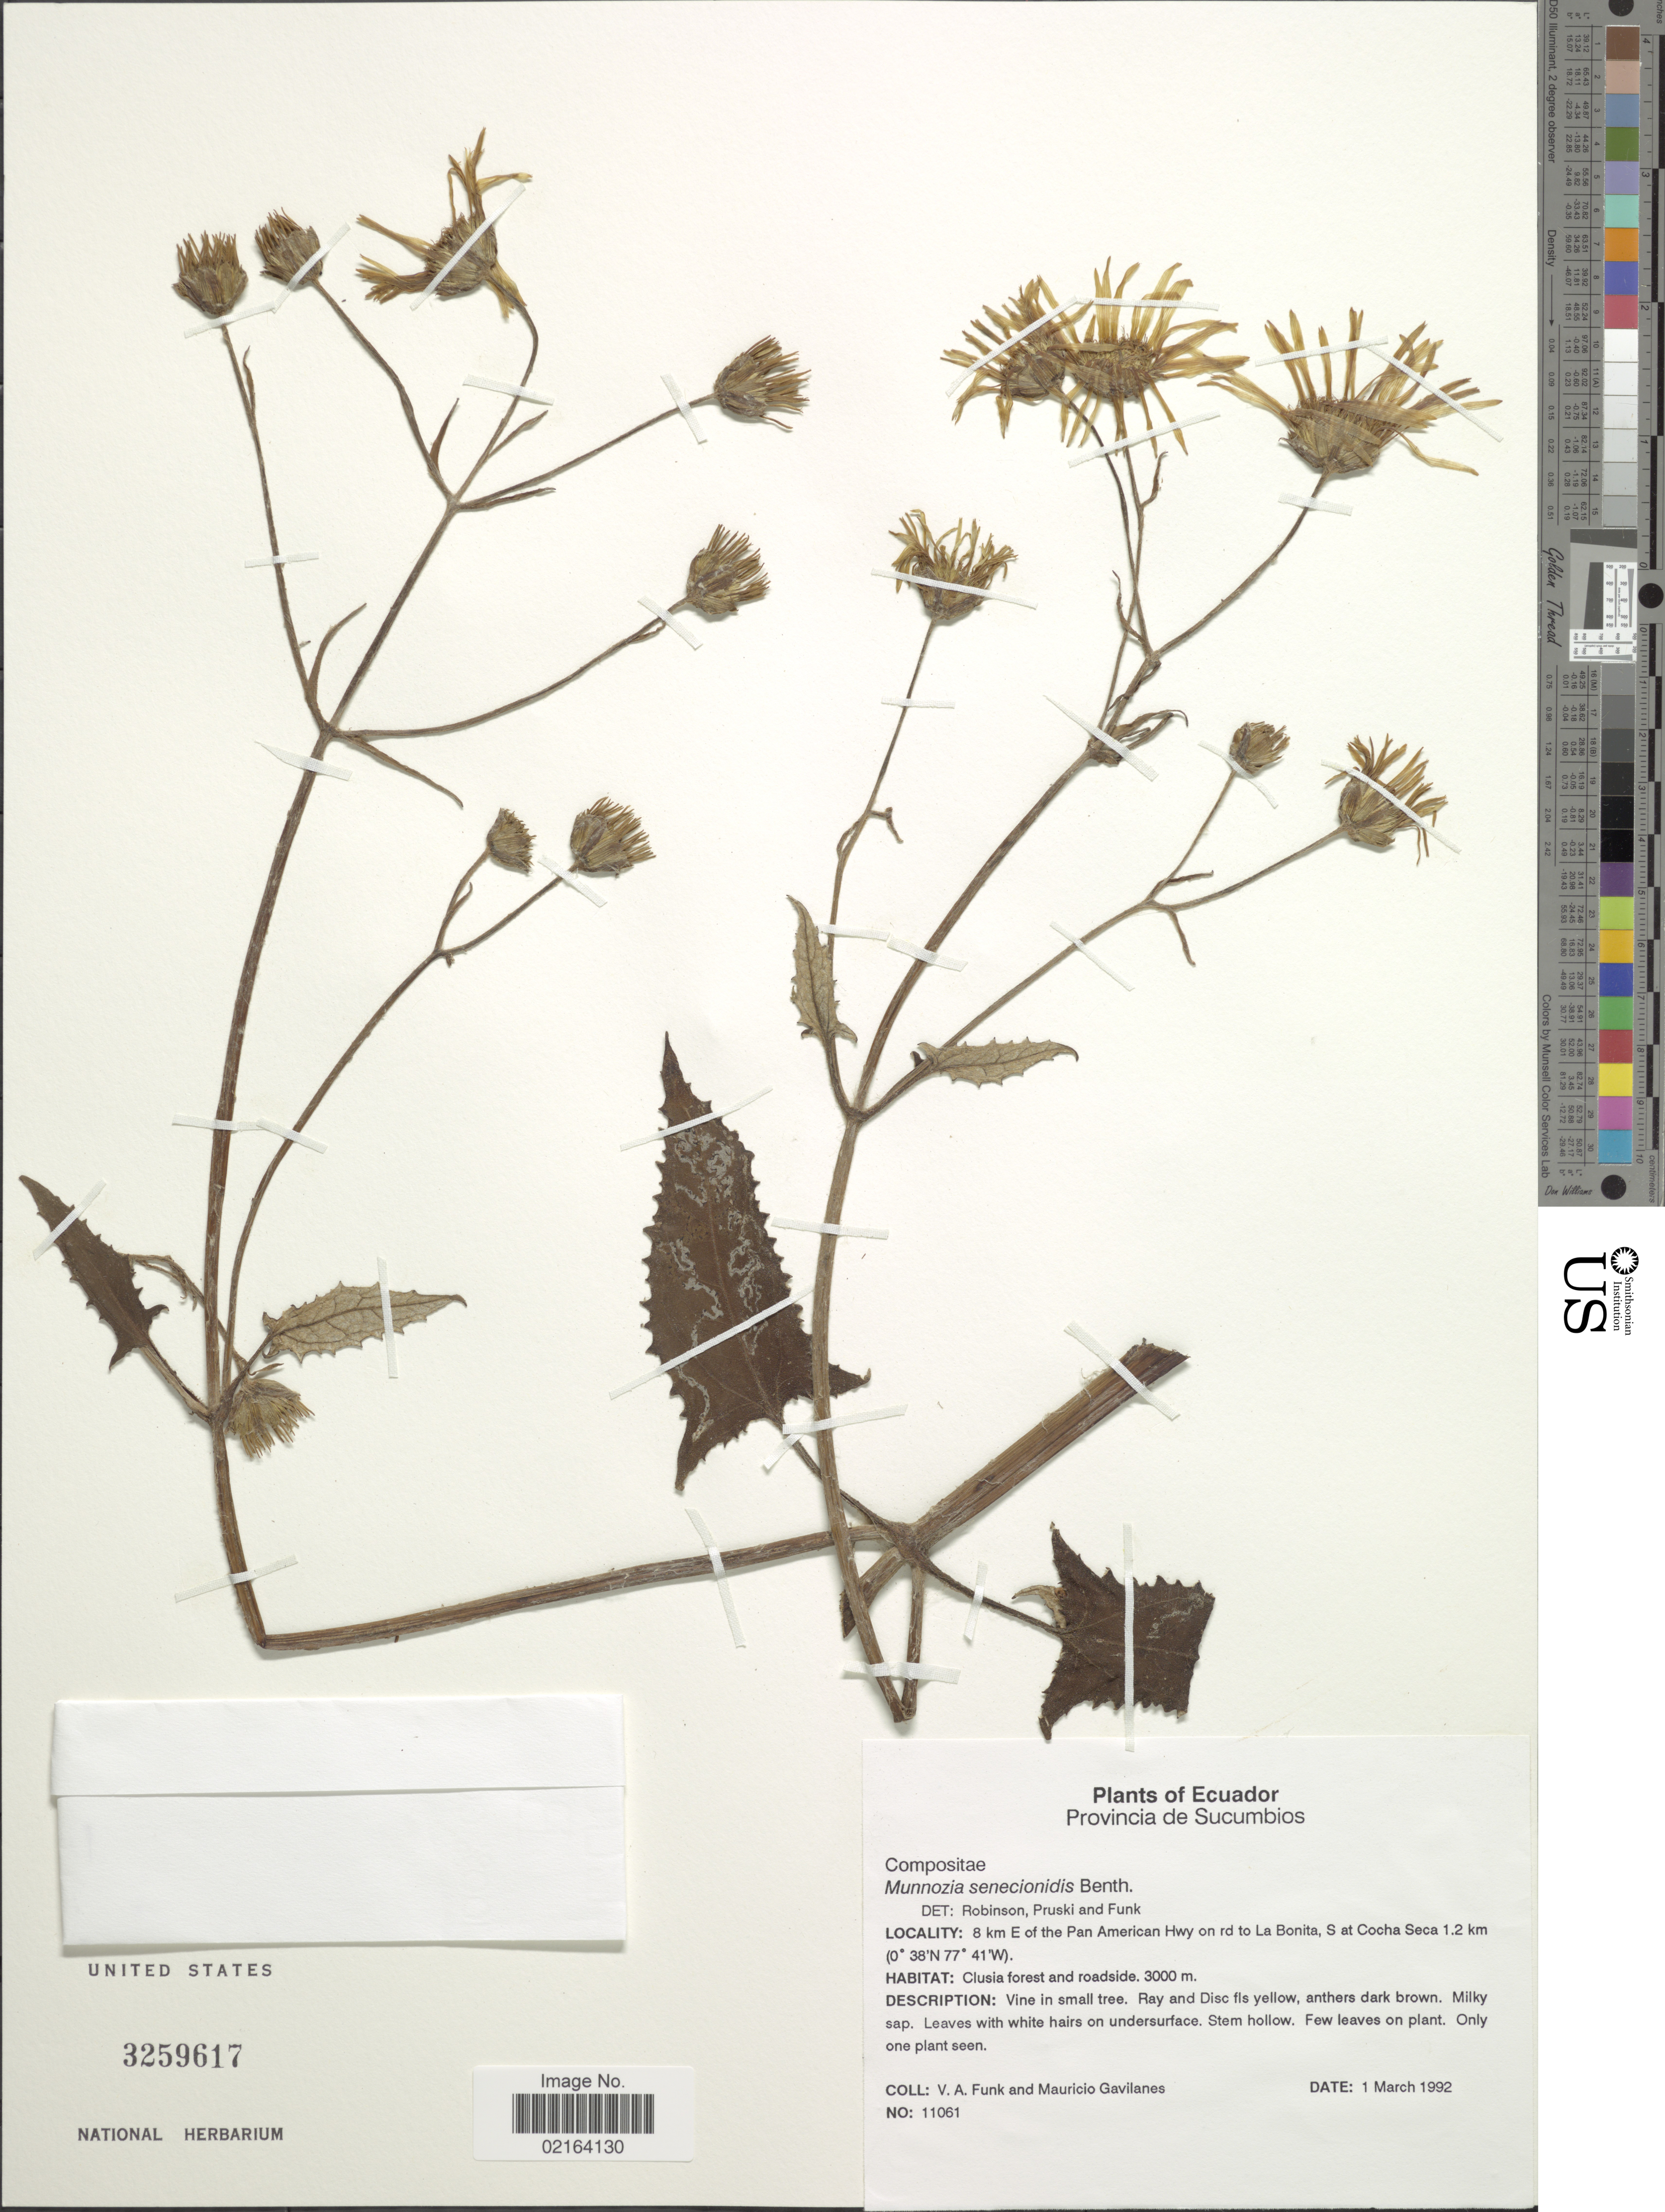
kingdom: Plantae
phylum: Tracheophyta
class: Magnoliopsida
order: Asterales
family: Asteraceae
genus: Munnozia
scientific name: Munnozia senecionidis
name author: Benth.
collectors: V. Funk & M. Gavilanes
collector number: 11061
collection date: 1992-03-01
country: Ecuador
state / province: Sucumbíos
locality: Provincia de Sucumbios, 8 km E of the Pan-American Hwy on rd to La Bonita, S at Cocha Seca, 1.2 km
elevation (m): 3000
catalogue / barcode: US 3259617